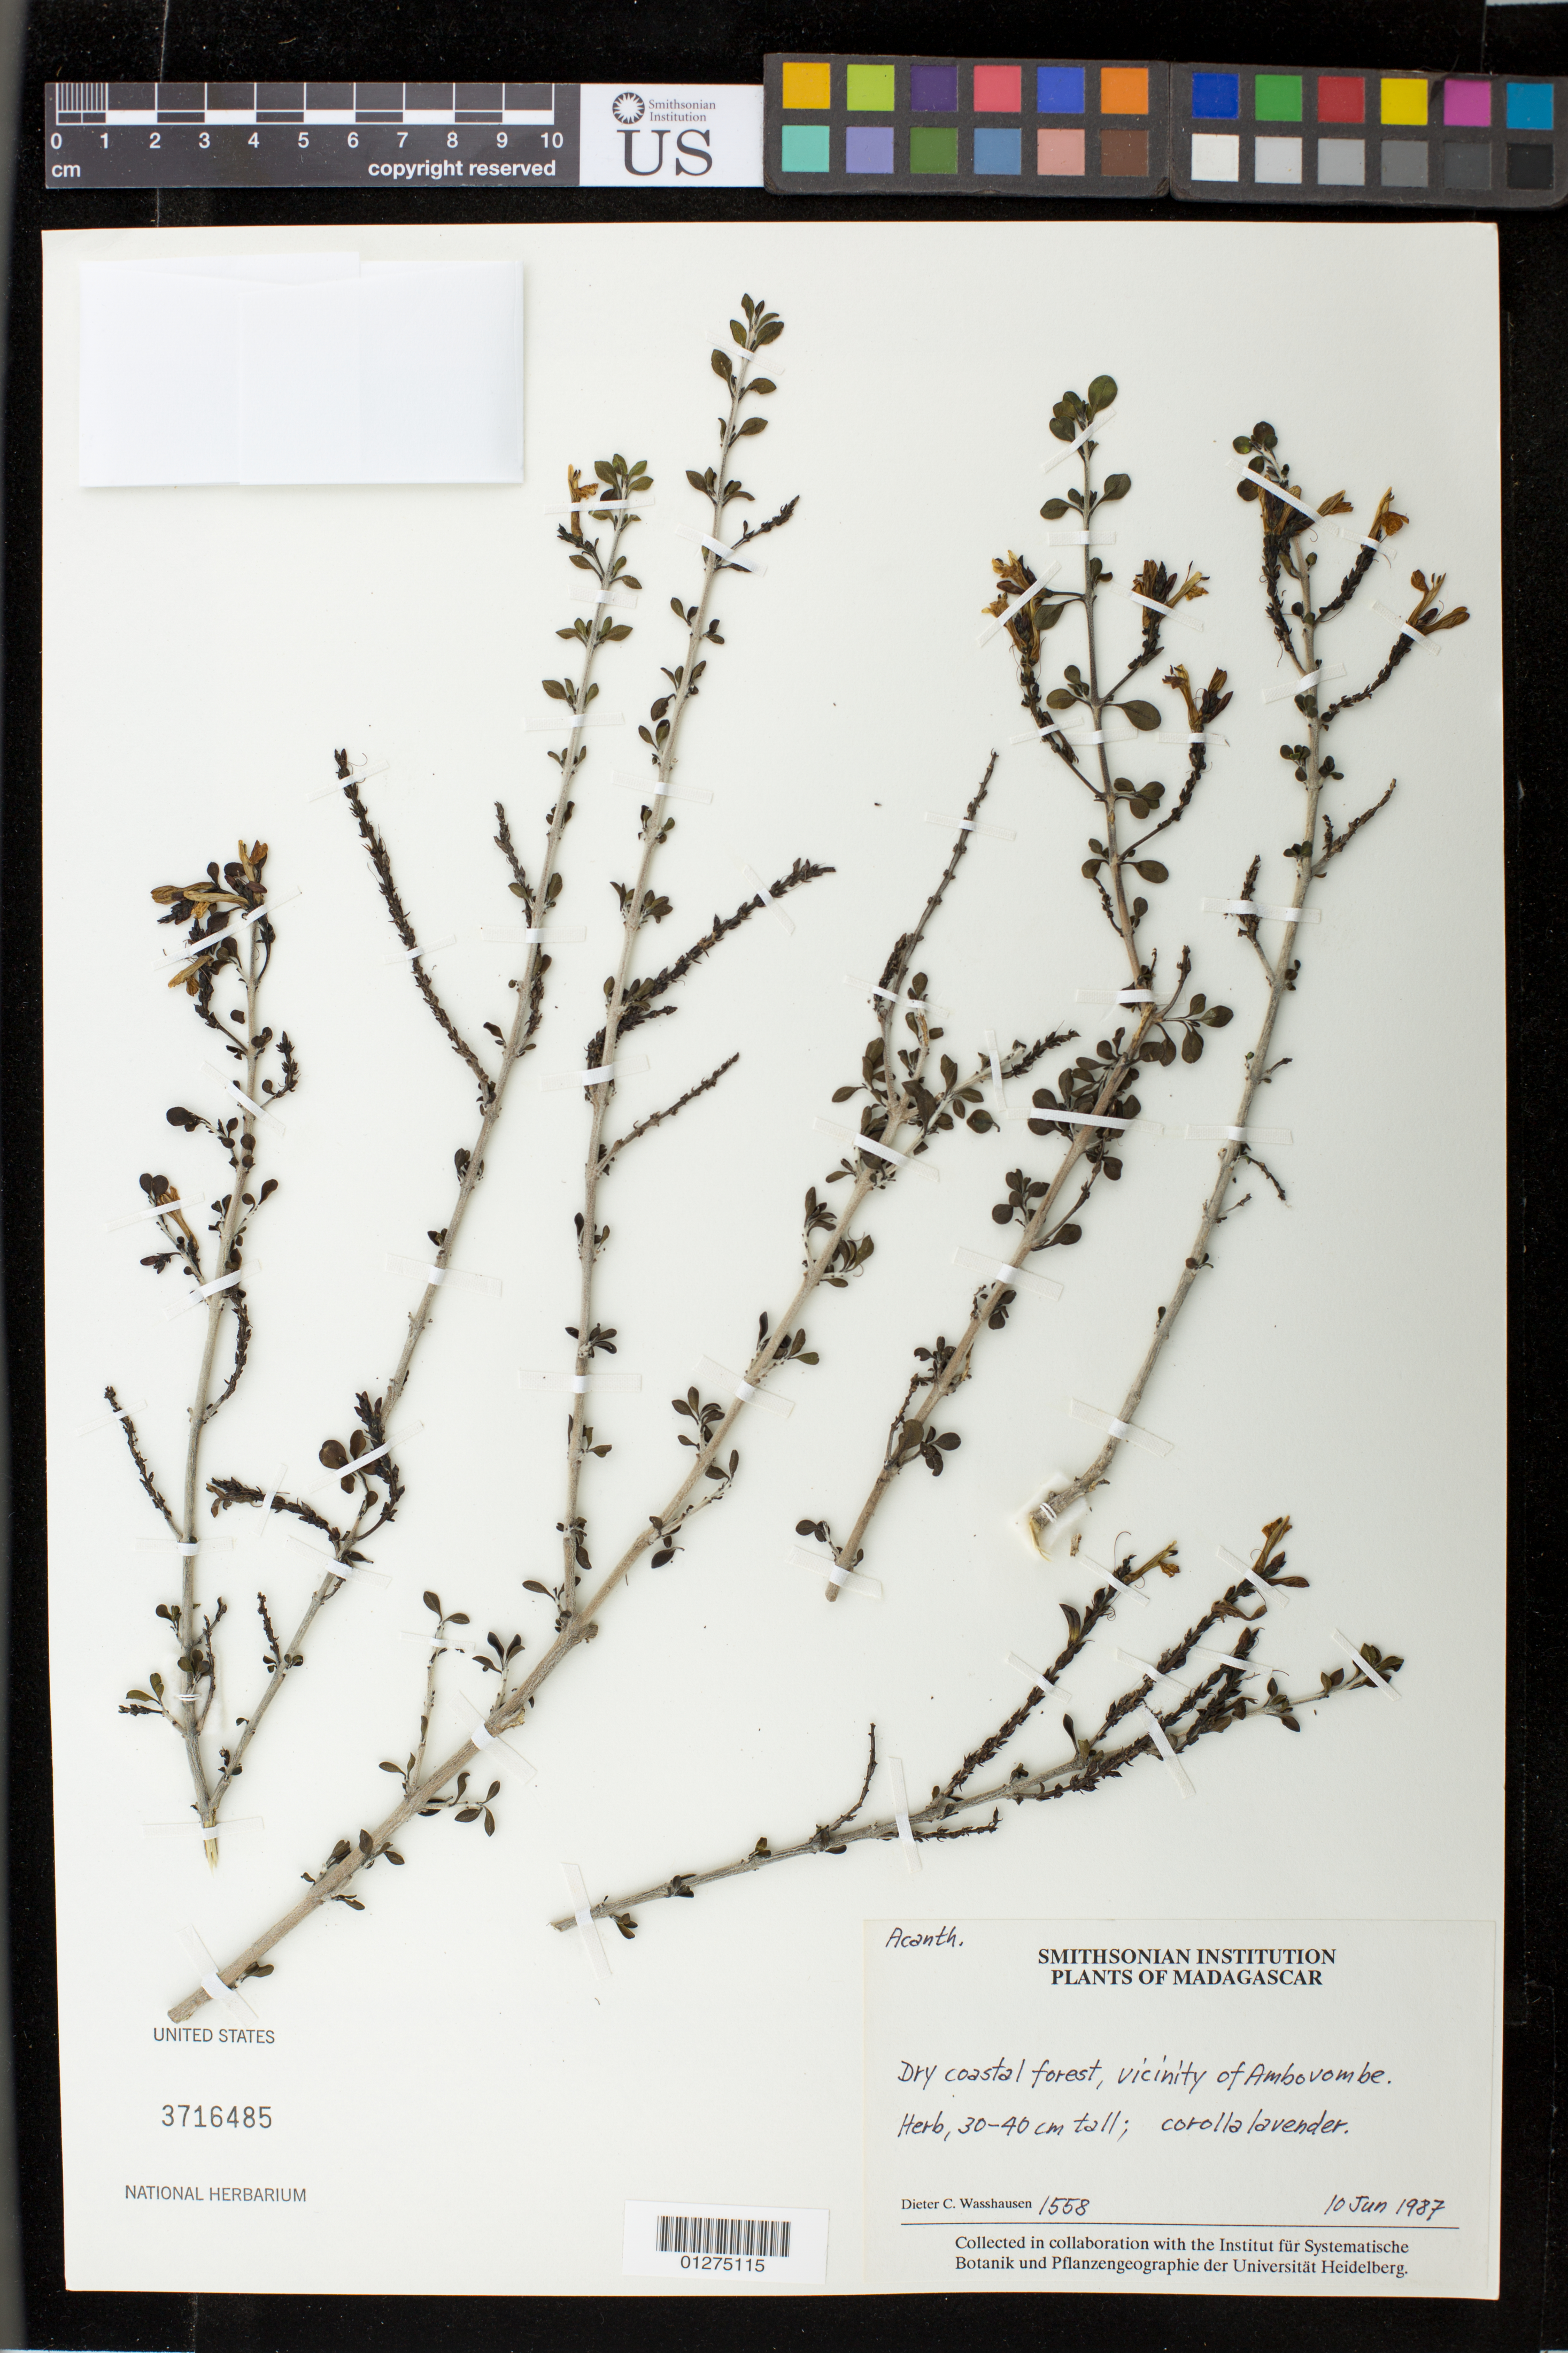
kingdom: Plantae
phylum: Tracheophyta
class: Magnoliopsida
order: Lamiales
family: Acanthaceae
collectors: D. C. Wasshausen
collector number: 1558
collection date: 1987-06-10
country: Madagascar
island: Madagascar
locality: Ambovombe vicinity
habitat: dry coastal forest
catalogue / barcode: US 3716485